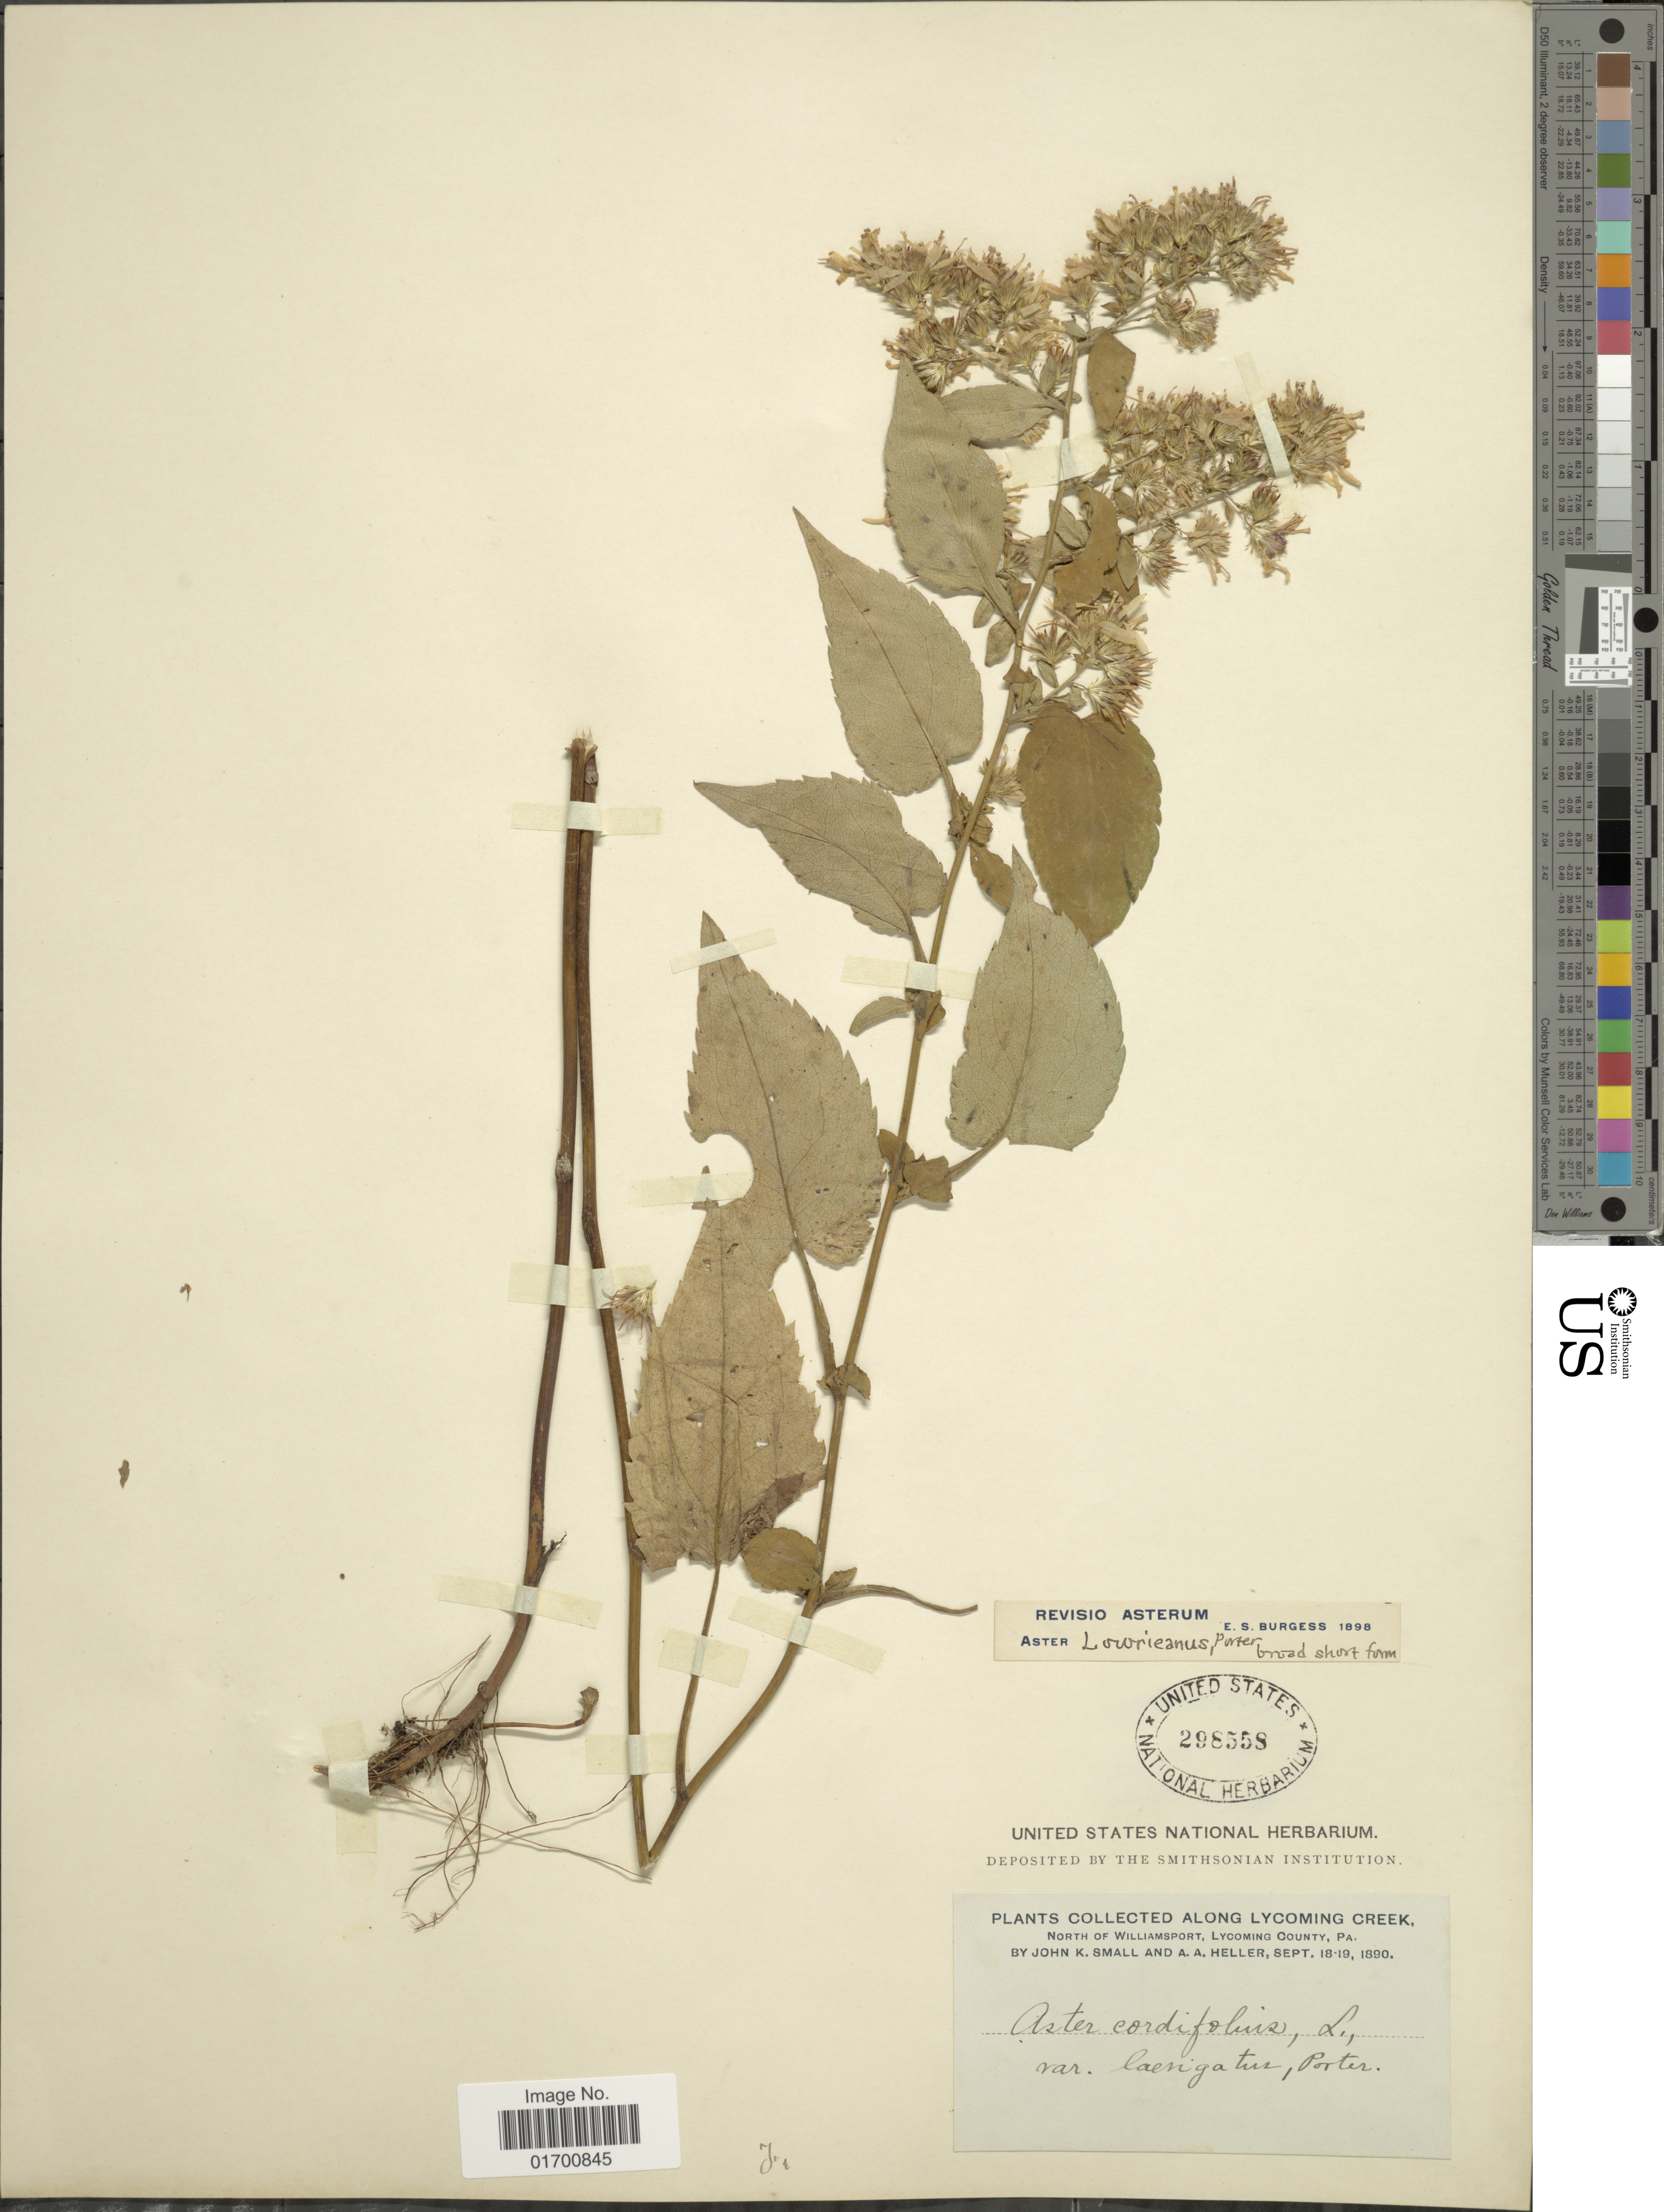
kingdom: Plantae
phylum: Tracheophyta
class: Magnoliopsida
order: Asterales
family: Asteraceae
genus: Symphyotrichum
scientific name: Symphyotrichum lowrieanum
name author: (Porter) G.L. Nesom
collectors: J. K. Small & A. A. Heller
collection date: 1890-09-18/1890-09-19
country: United States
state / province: Pennsylvania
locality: Along Lycoming Creek, North of Williamsport, Lycoming County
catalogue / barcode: US 298558